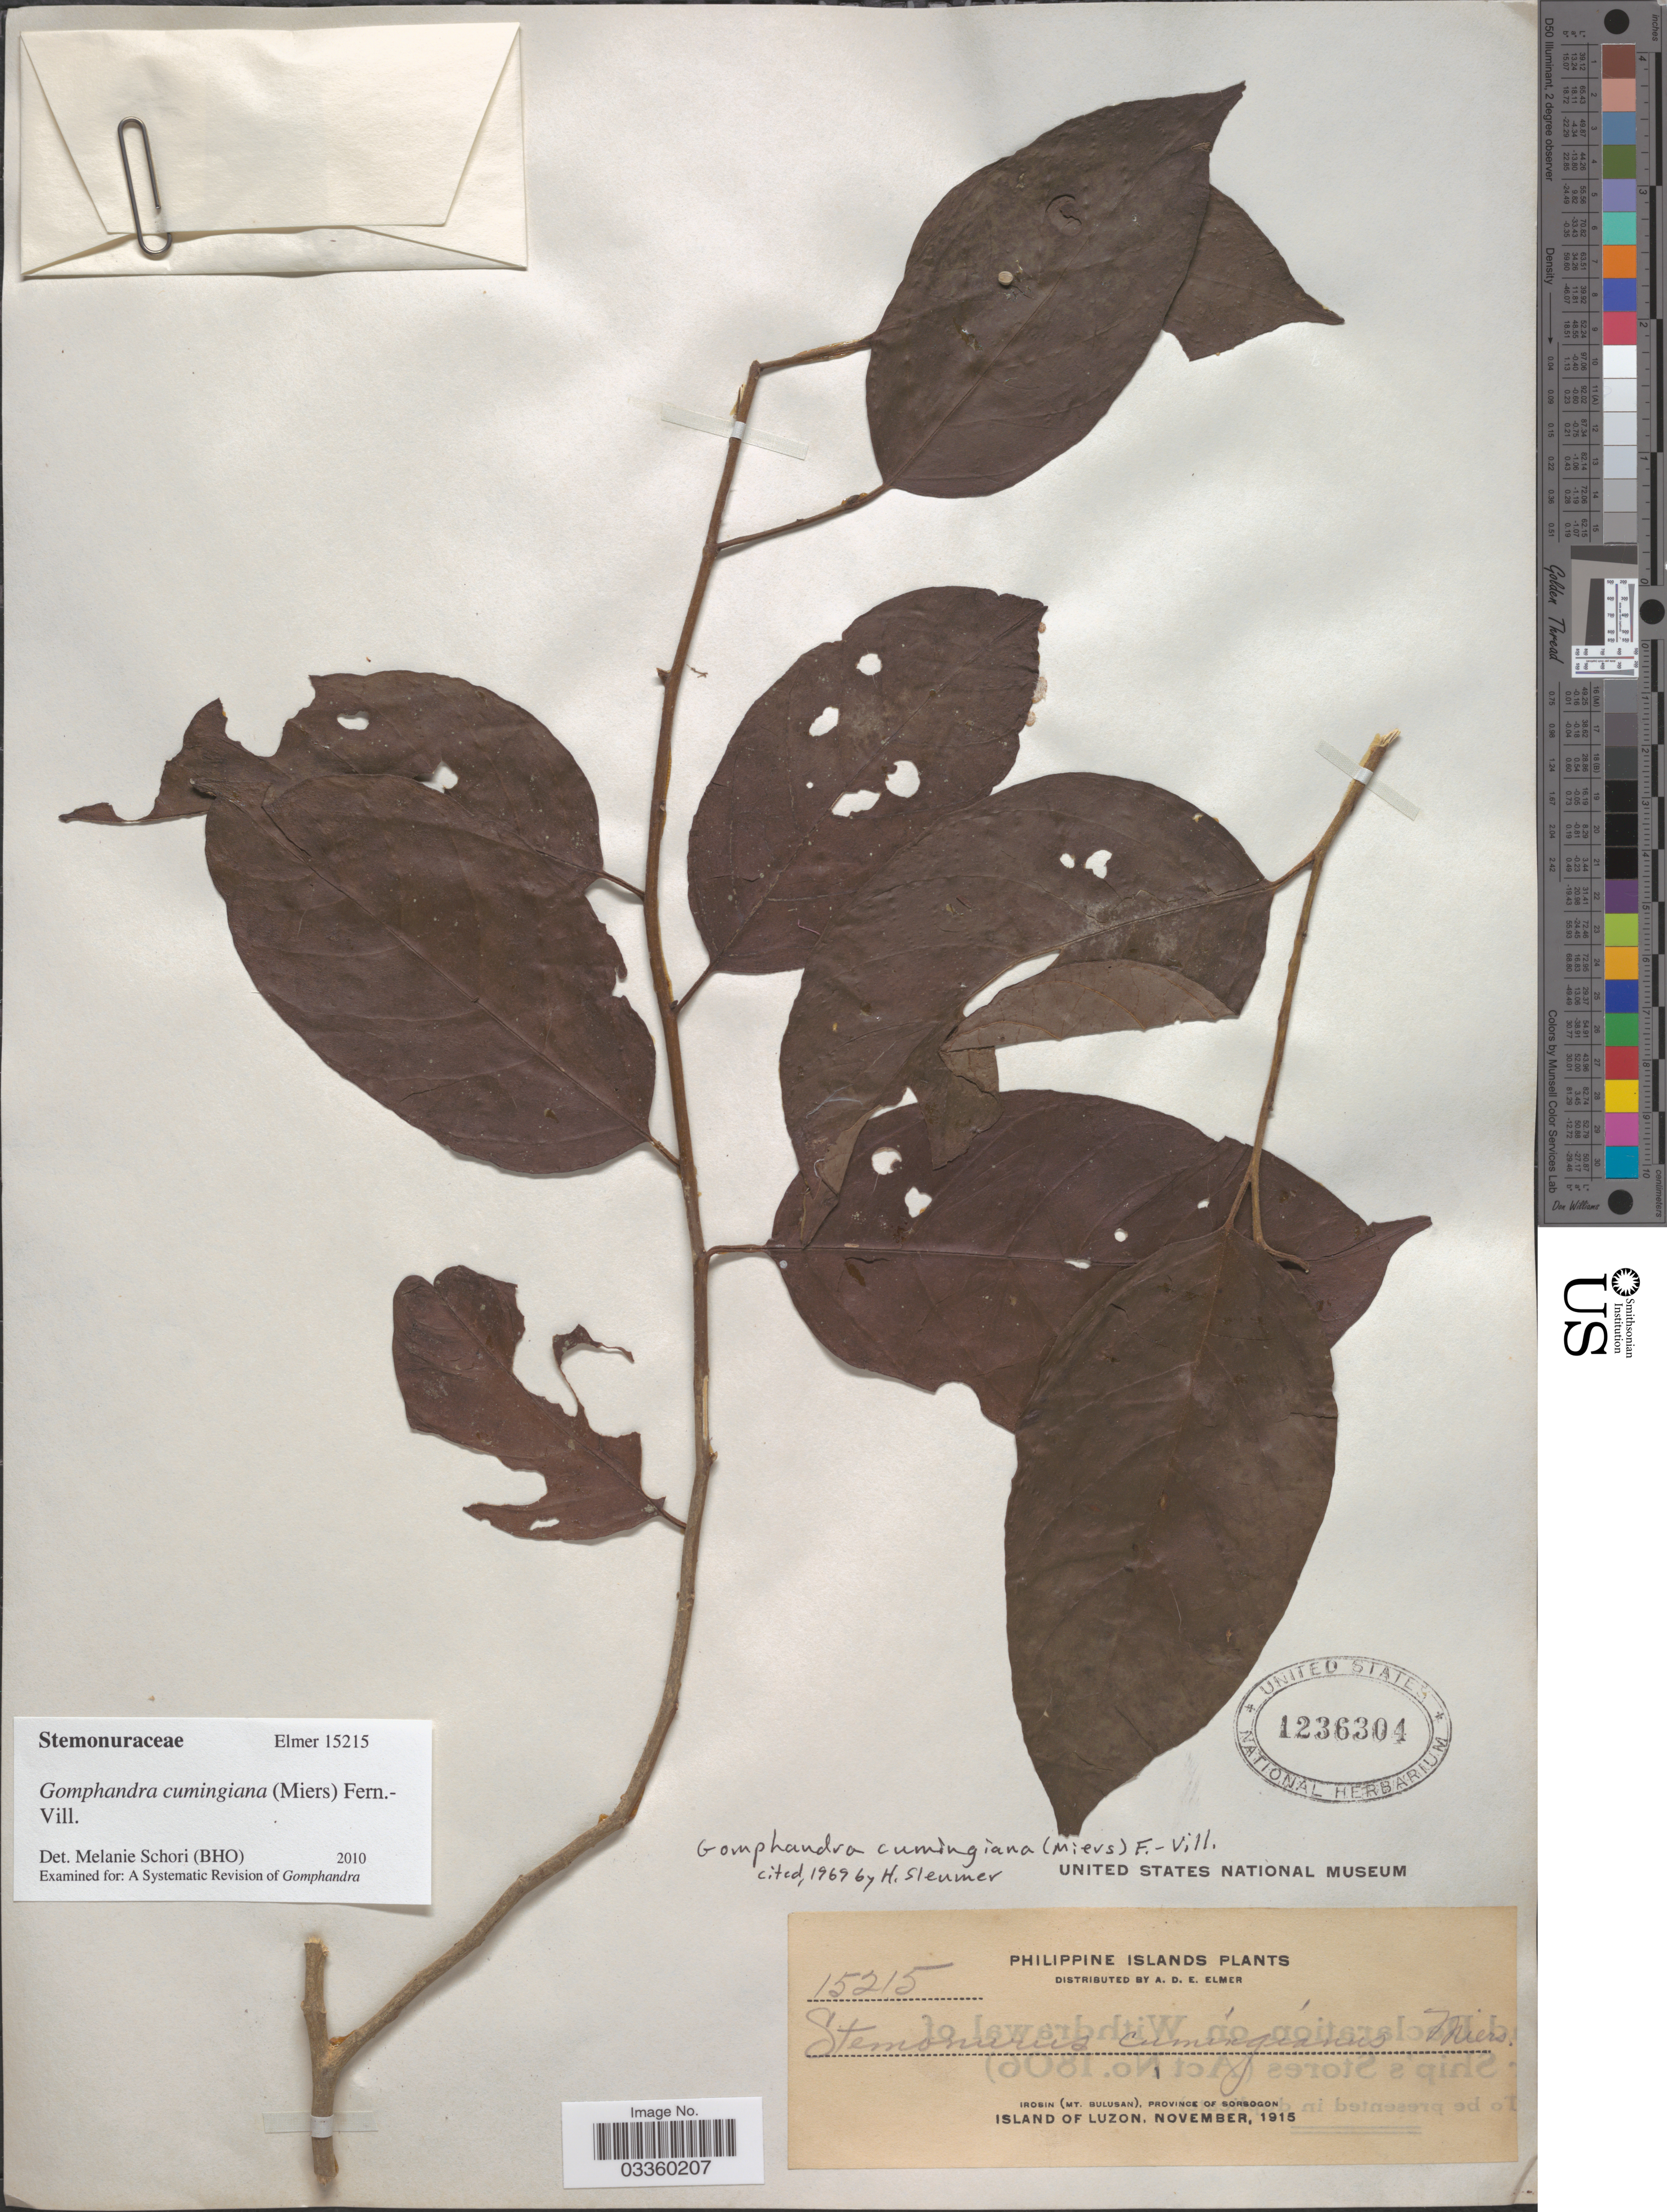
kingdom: Plantae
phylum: Tracheophyta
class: Magnoliopsida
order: Cardiopteridales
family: Stemonuraceae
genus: Gomphandra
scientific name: Gomphandra cumingiana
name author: (Miers) Fern.-Vill.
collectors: A. D. E. Elmer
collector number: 15215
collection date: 1915-11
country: Philippines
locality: Irosin (Mt. Bulusan), Province of Sorsogon. Island of Luzon.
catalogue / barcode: US 1236304